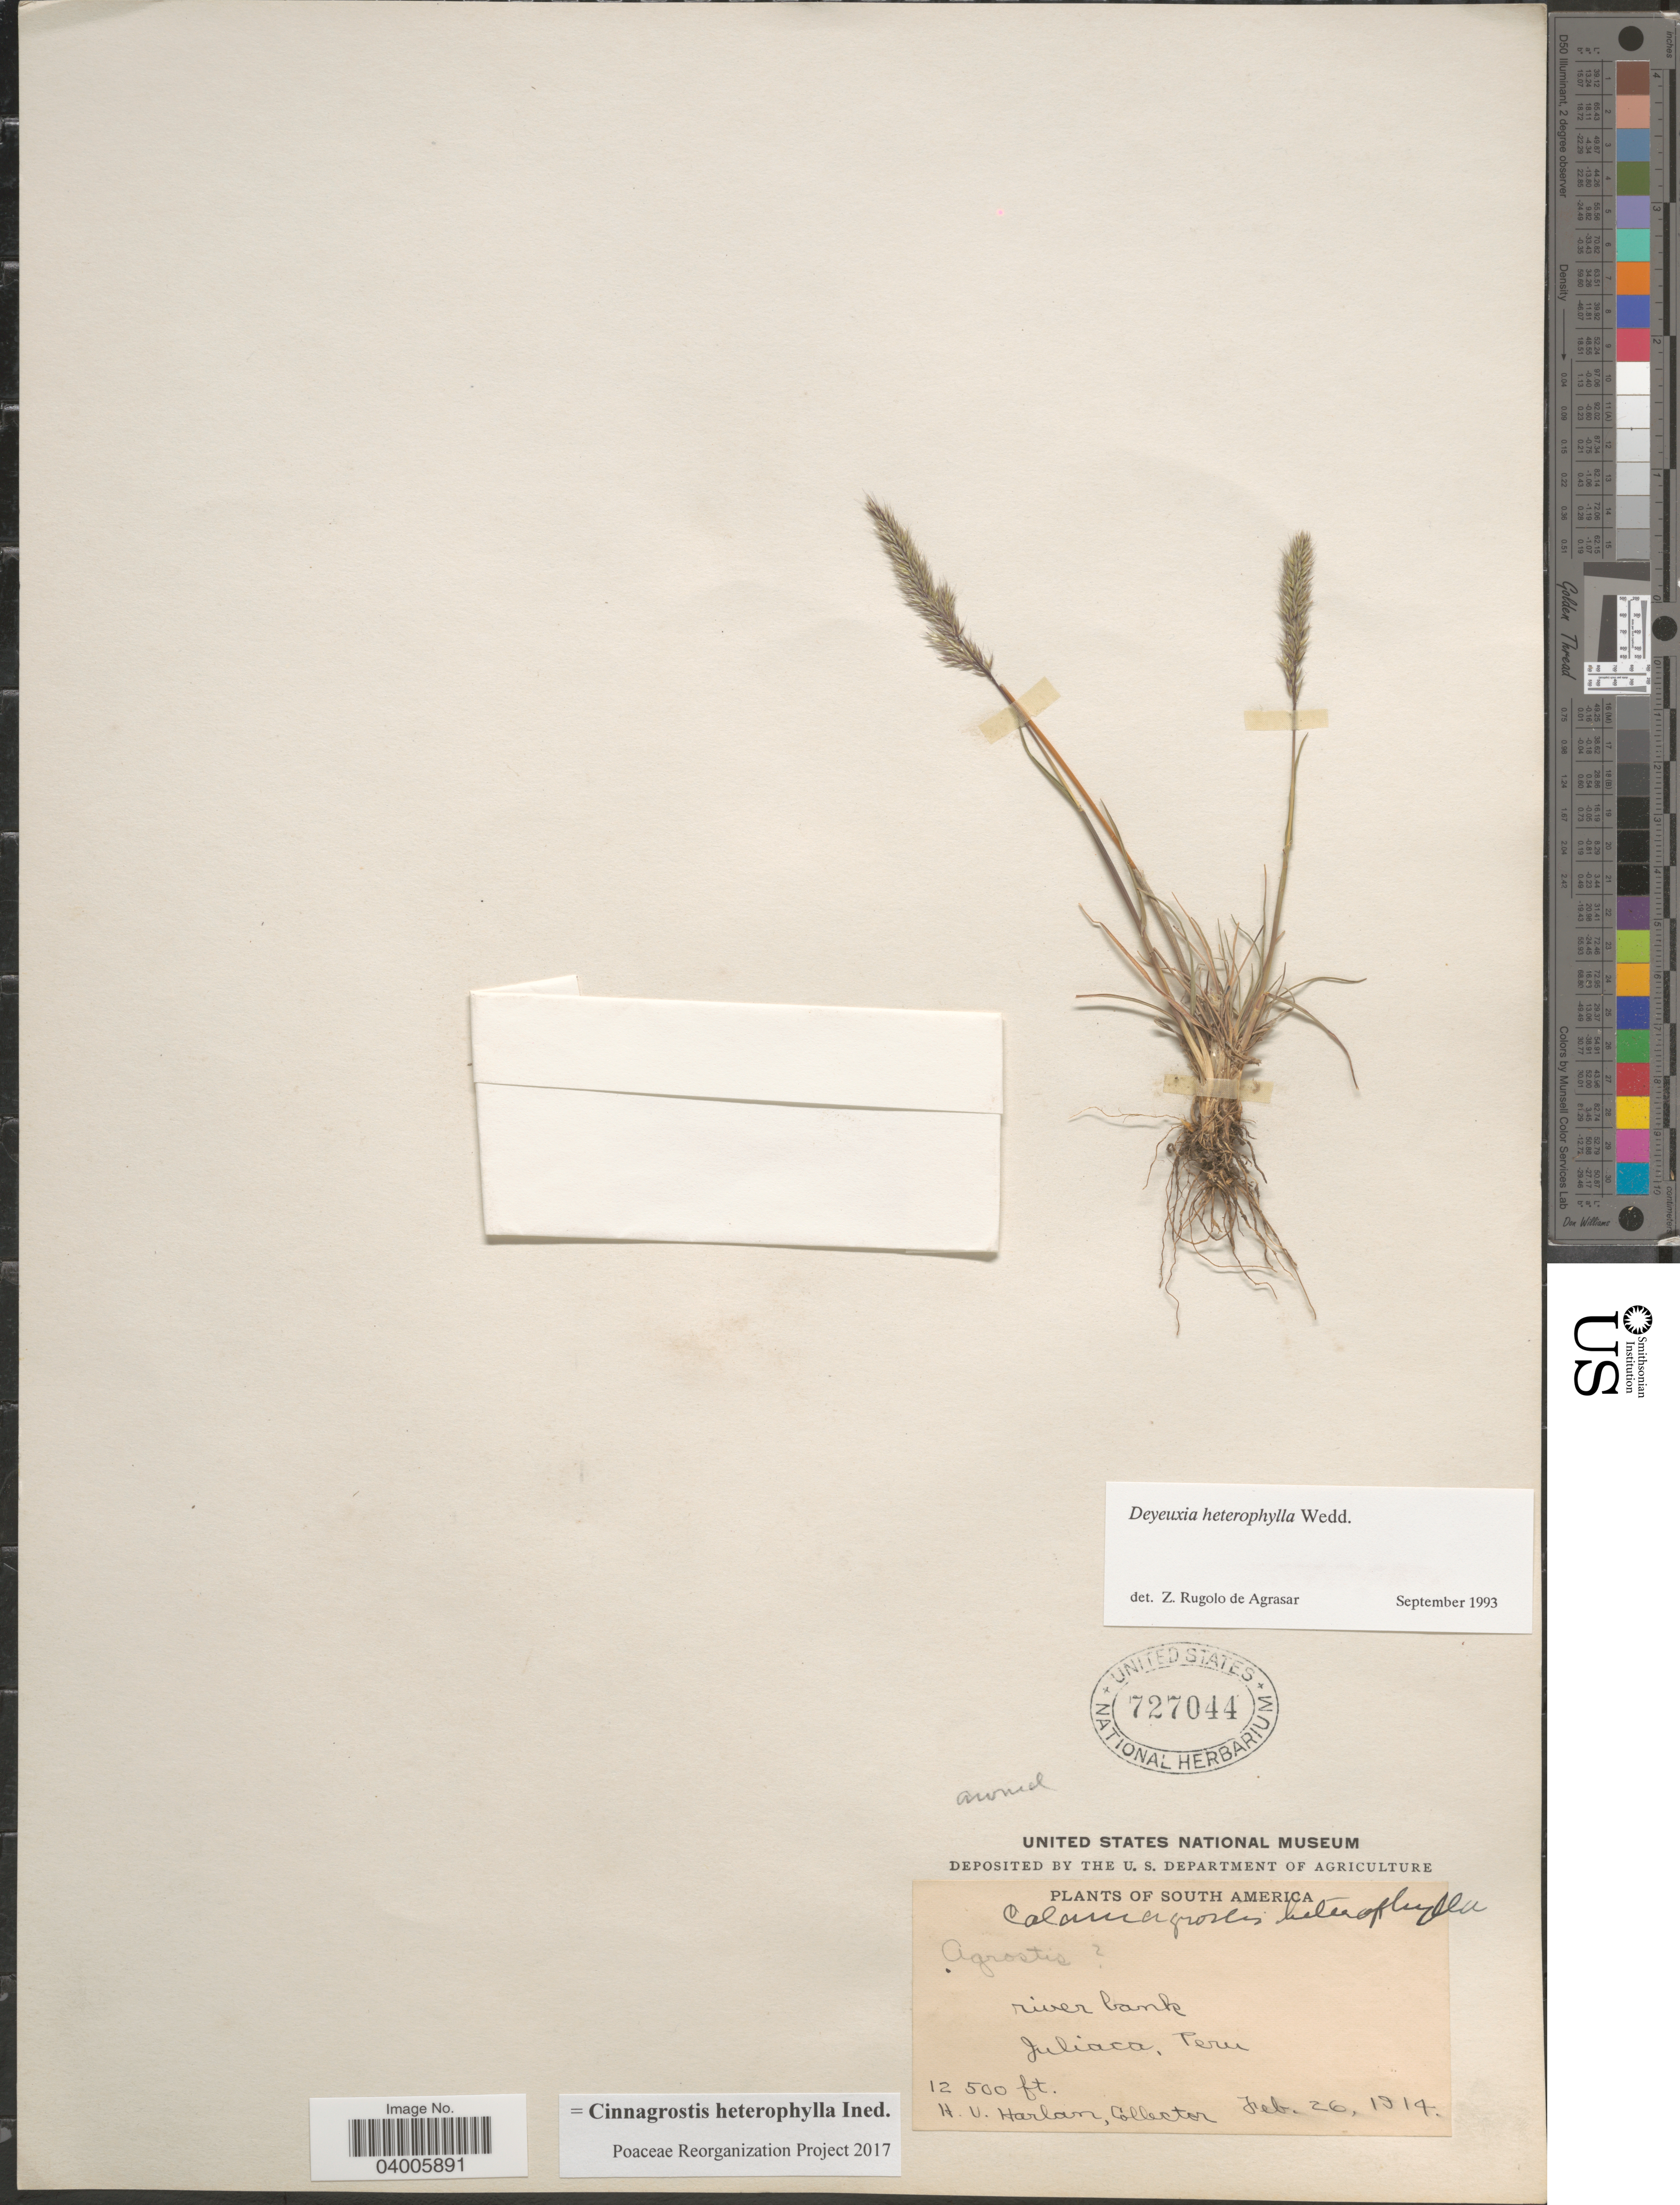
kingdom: Plantae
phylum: Tracheophyta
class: Liliopsida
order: Poales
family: Poaceae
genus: Cinnagrostis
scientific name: Cinnagrostis heterophylla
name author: (Wedd.) P.M. Peterson et al.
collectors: H. Harlan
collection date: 1914-02-26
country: Peru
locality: River bank. Juliaca.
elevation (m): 3810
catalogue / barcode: US 727044